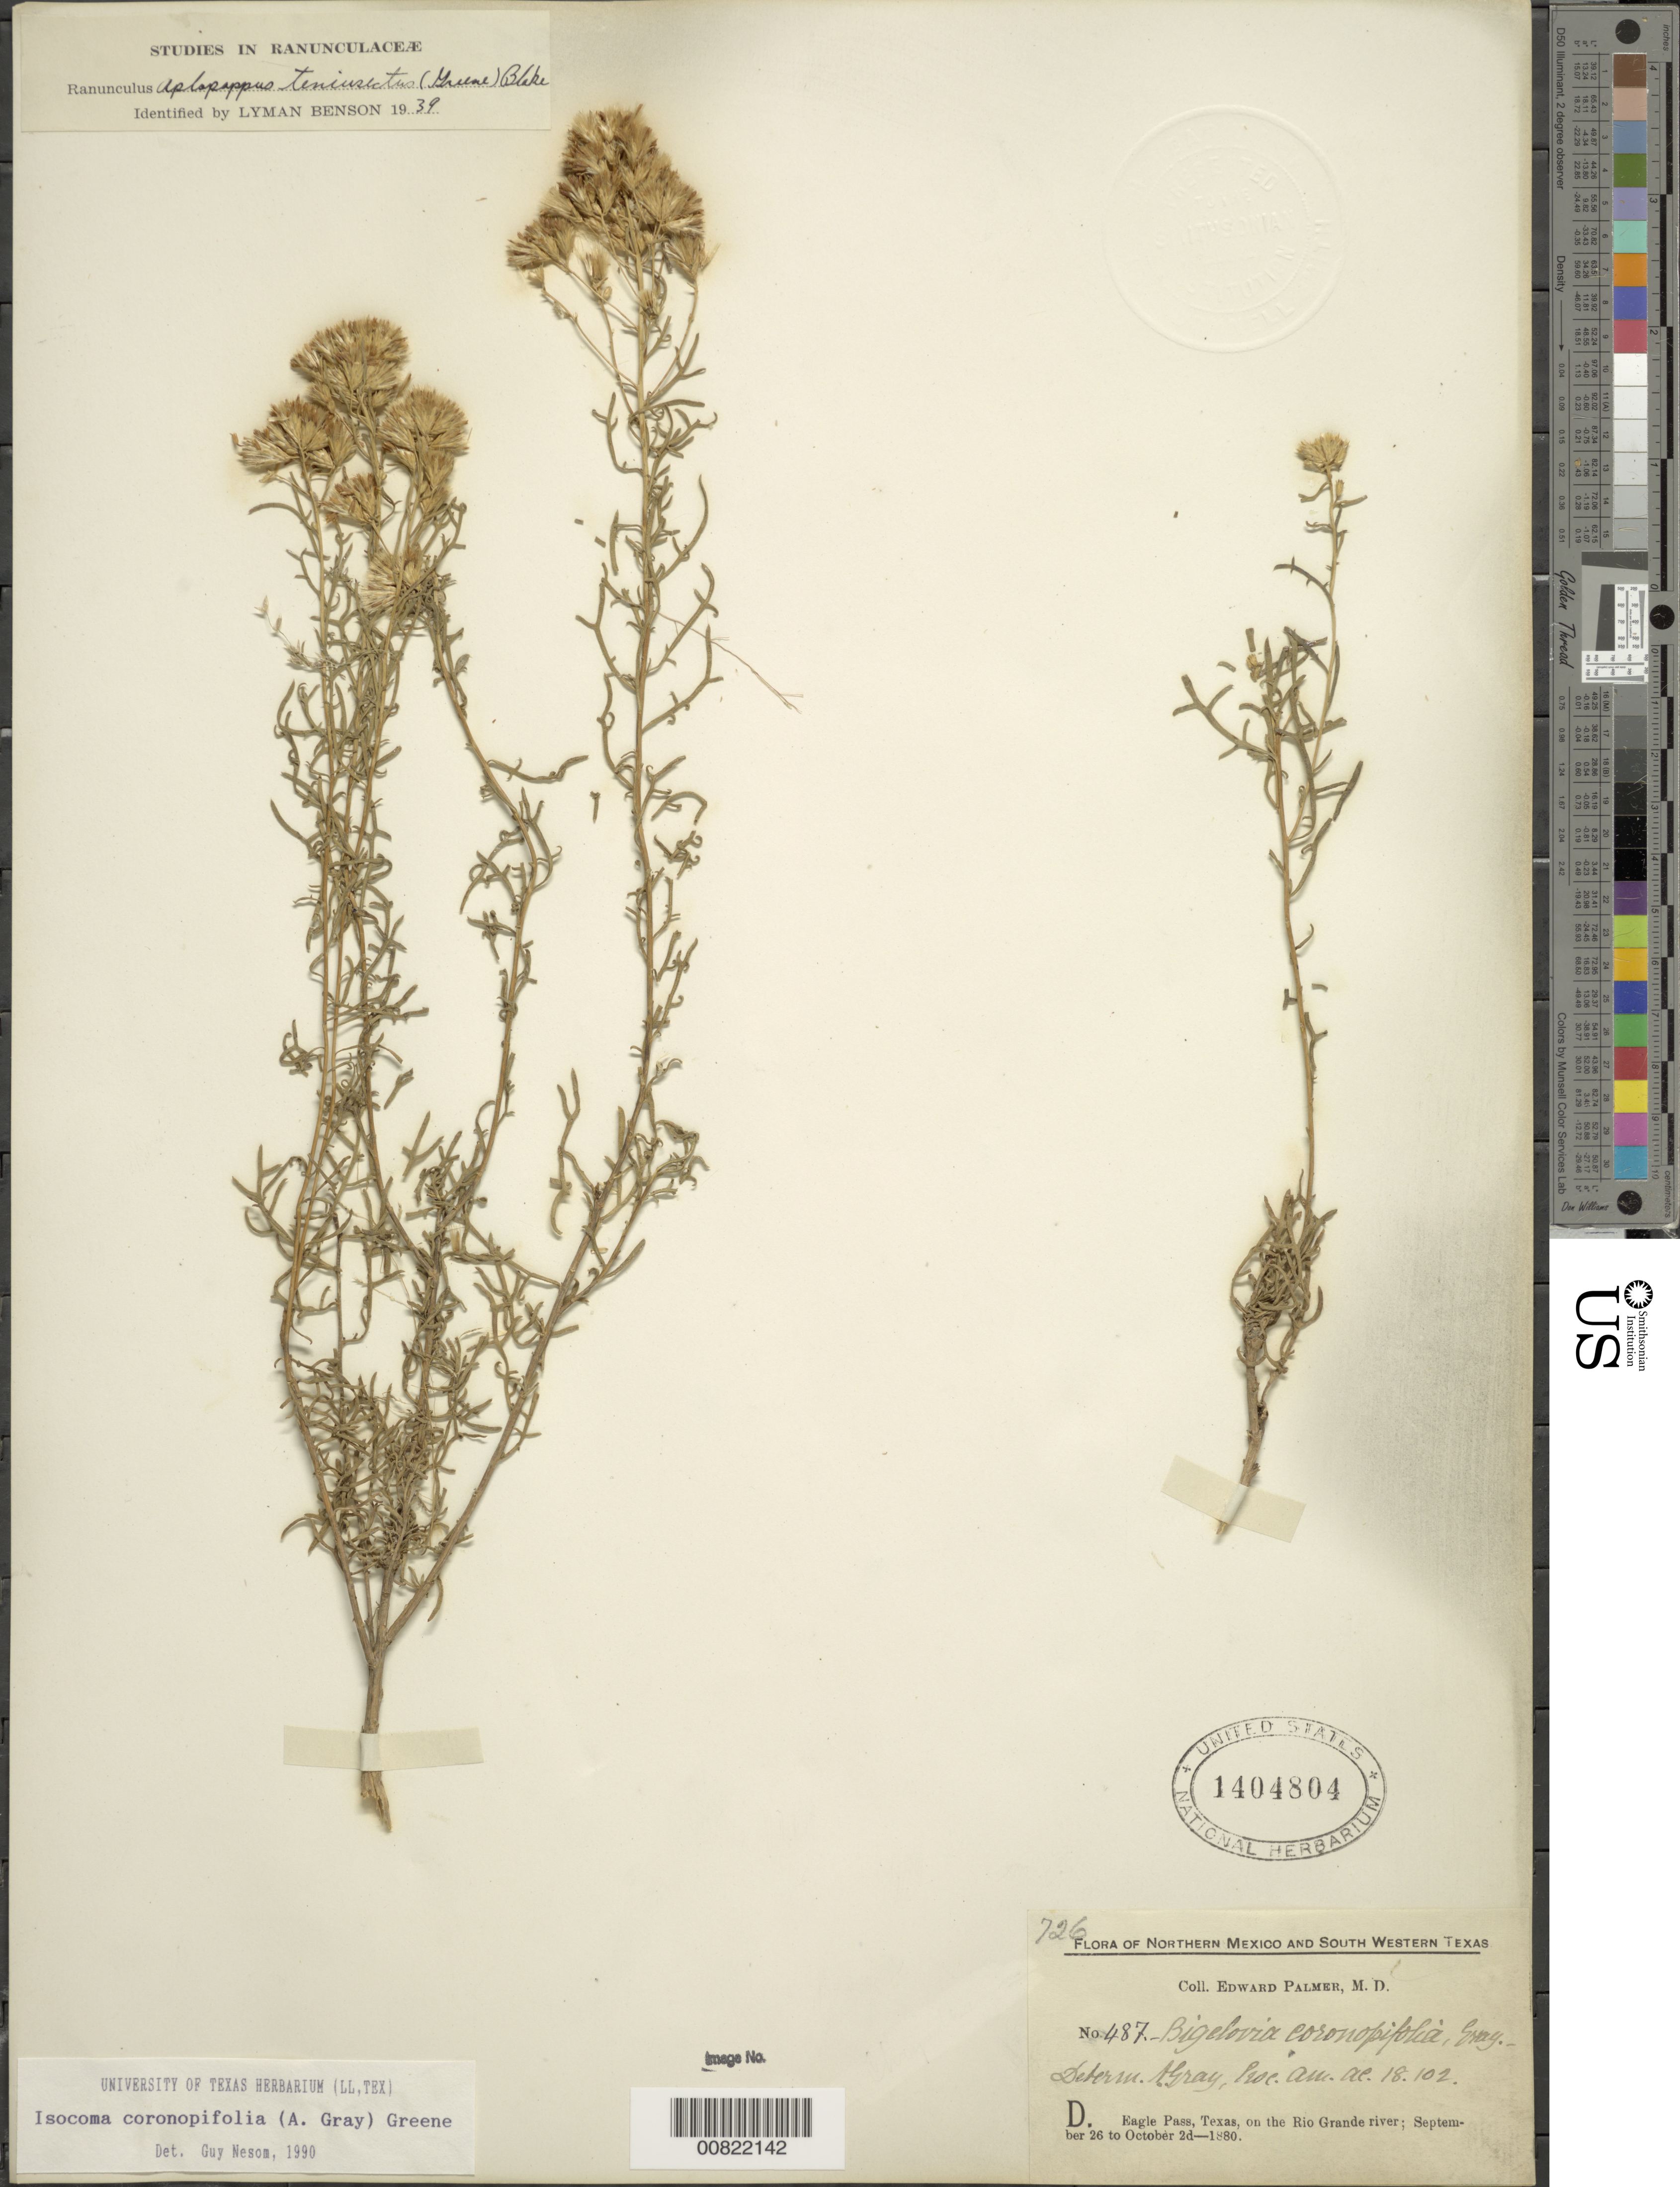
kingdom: Plantae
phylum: Tracheophyta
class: Magnoliopsida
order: Asterales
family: Asteraceae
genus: Isocoma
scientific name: Isocoma coronopifolia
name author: (A. Gray) Greene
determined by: Urbatsch, Lowell E., Curator (LSU), Louisiana State University (UNITED STATES)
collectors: E. Palmer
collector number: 487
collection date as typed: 26 Sep 1880 to 02 Oct 1880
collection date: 1880-09-26/1880-10-02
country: United States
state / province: Texas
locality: D. Eagle Pass, Texas, on the Rio Grande river.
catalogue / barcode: US 1404804